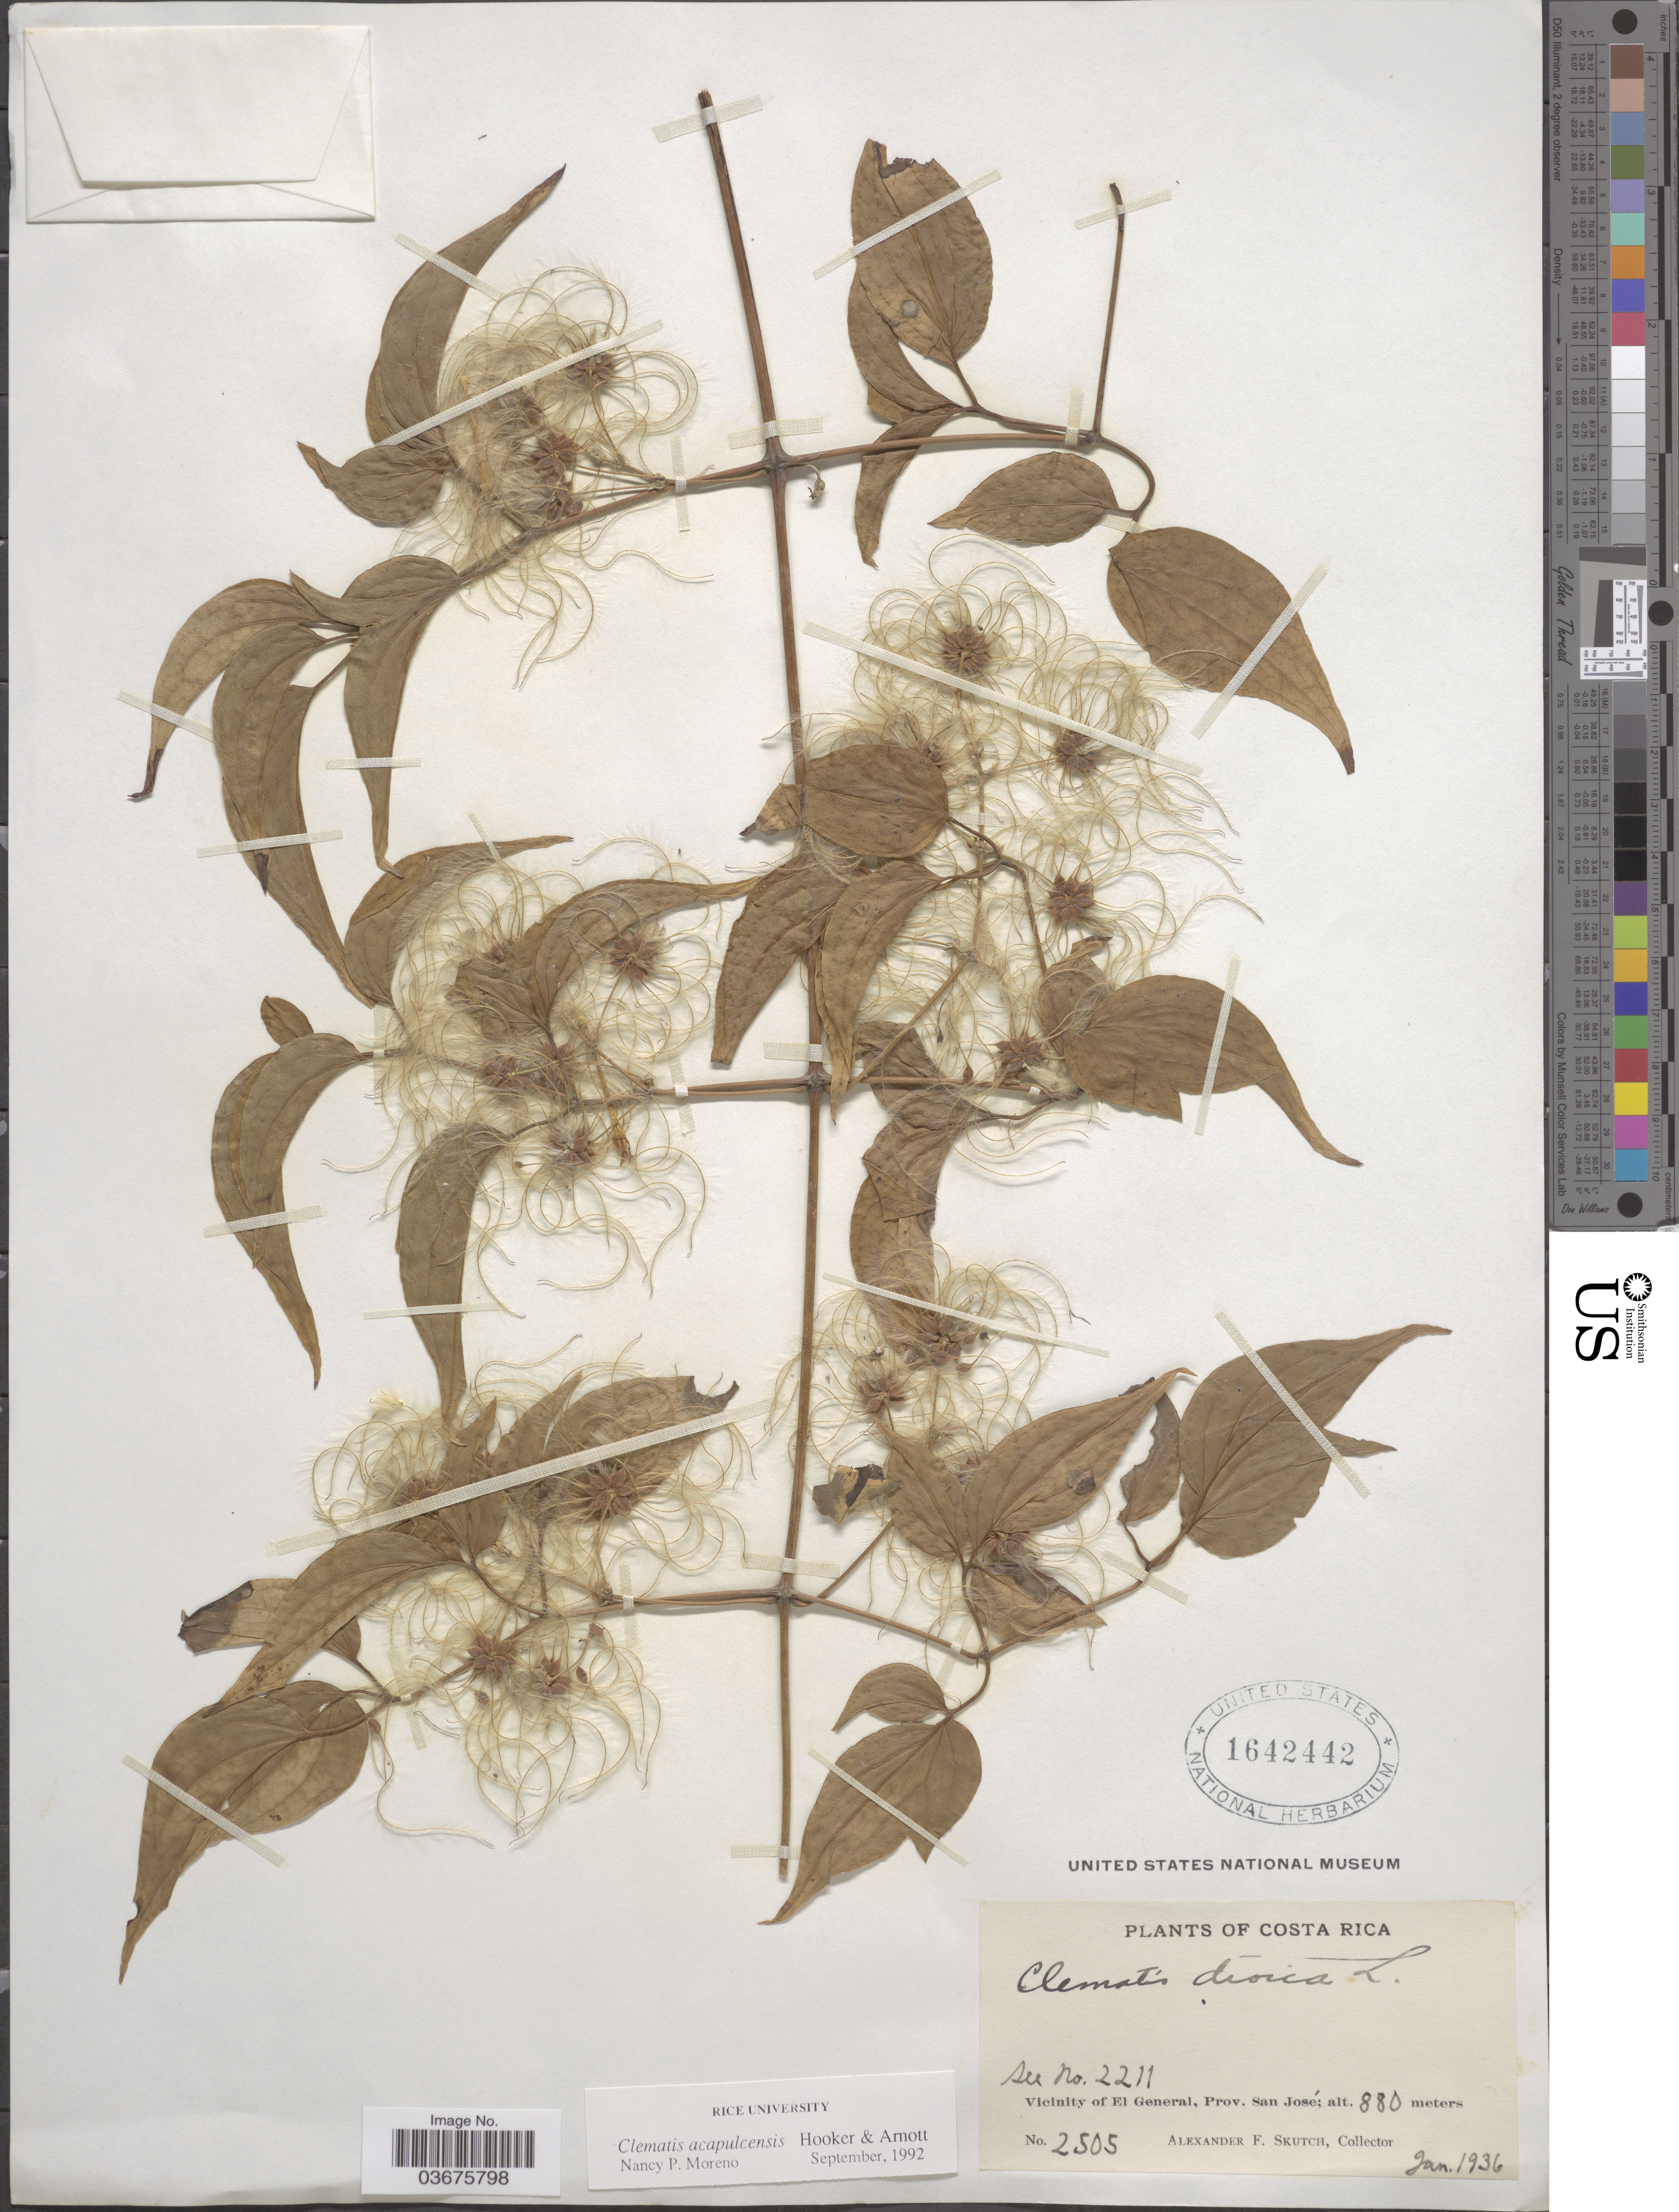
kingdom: Plantae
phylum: Tracheophyta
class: Magnoliopsida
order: Ranunculales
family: Ranunculaceae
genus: Clematis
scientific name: Clematis acapulcensis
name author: Hook. & Arn.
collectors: A. F. Skutch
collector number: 2505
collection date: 1936-01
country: Costa Rica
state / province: San José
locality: Vicinity of El General.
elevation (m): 880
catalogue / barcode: US 1642442